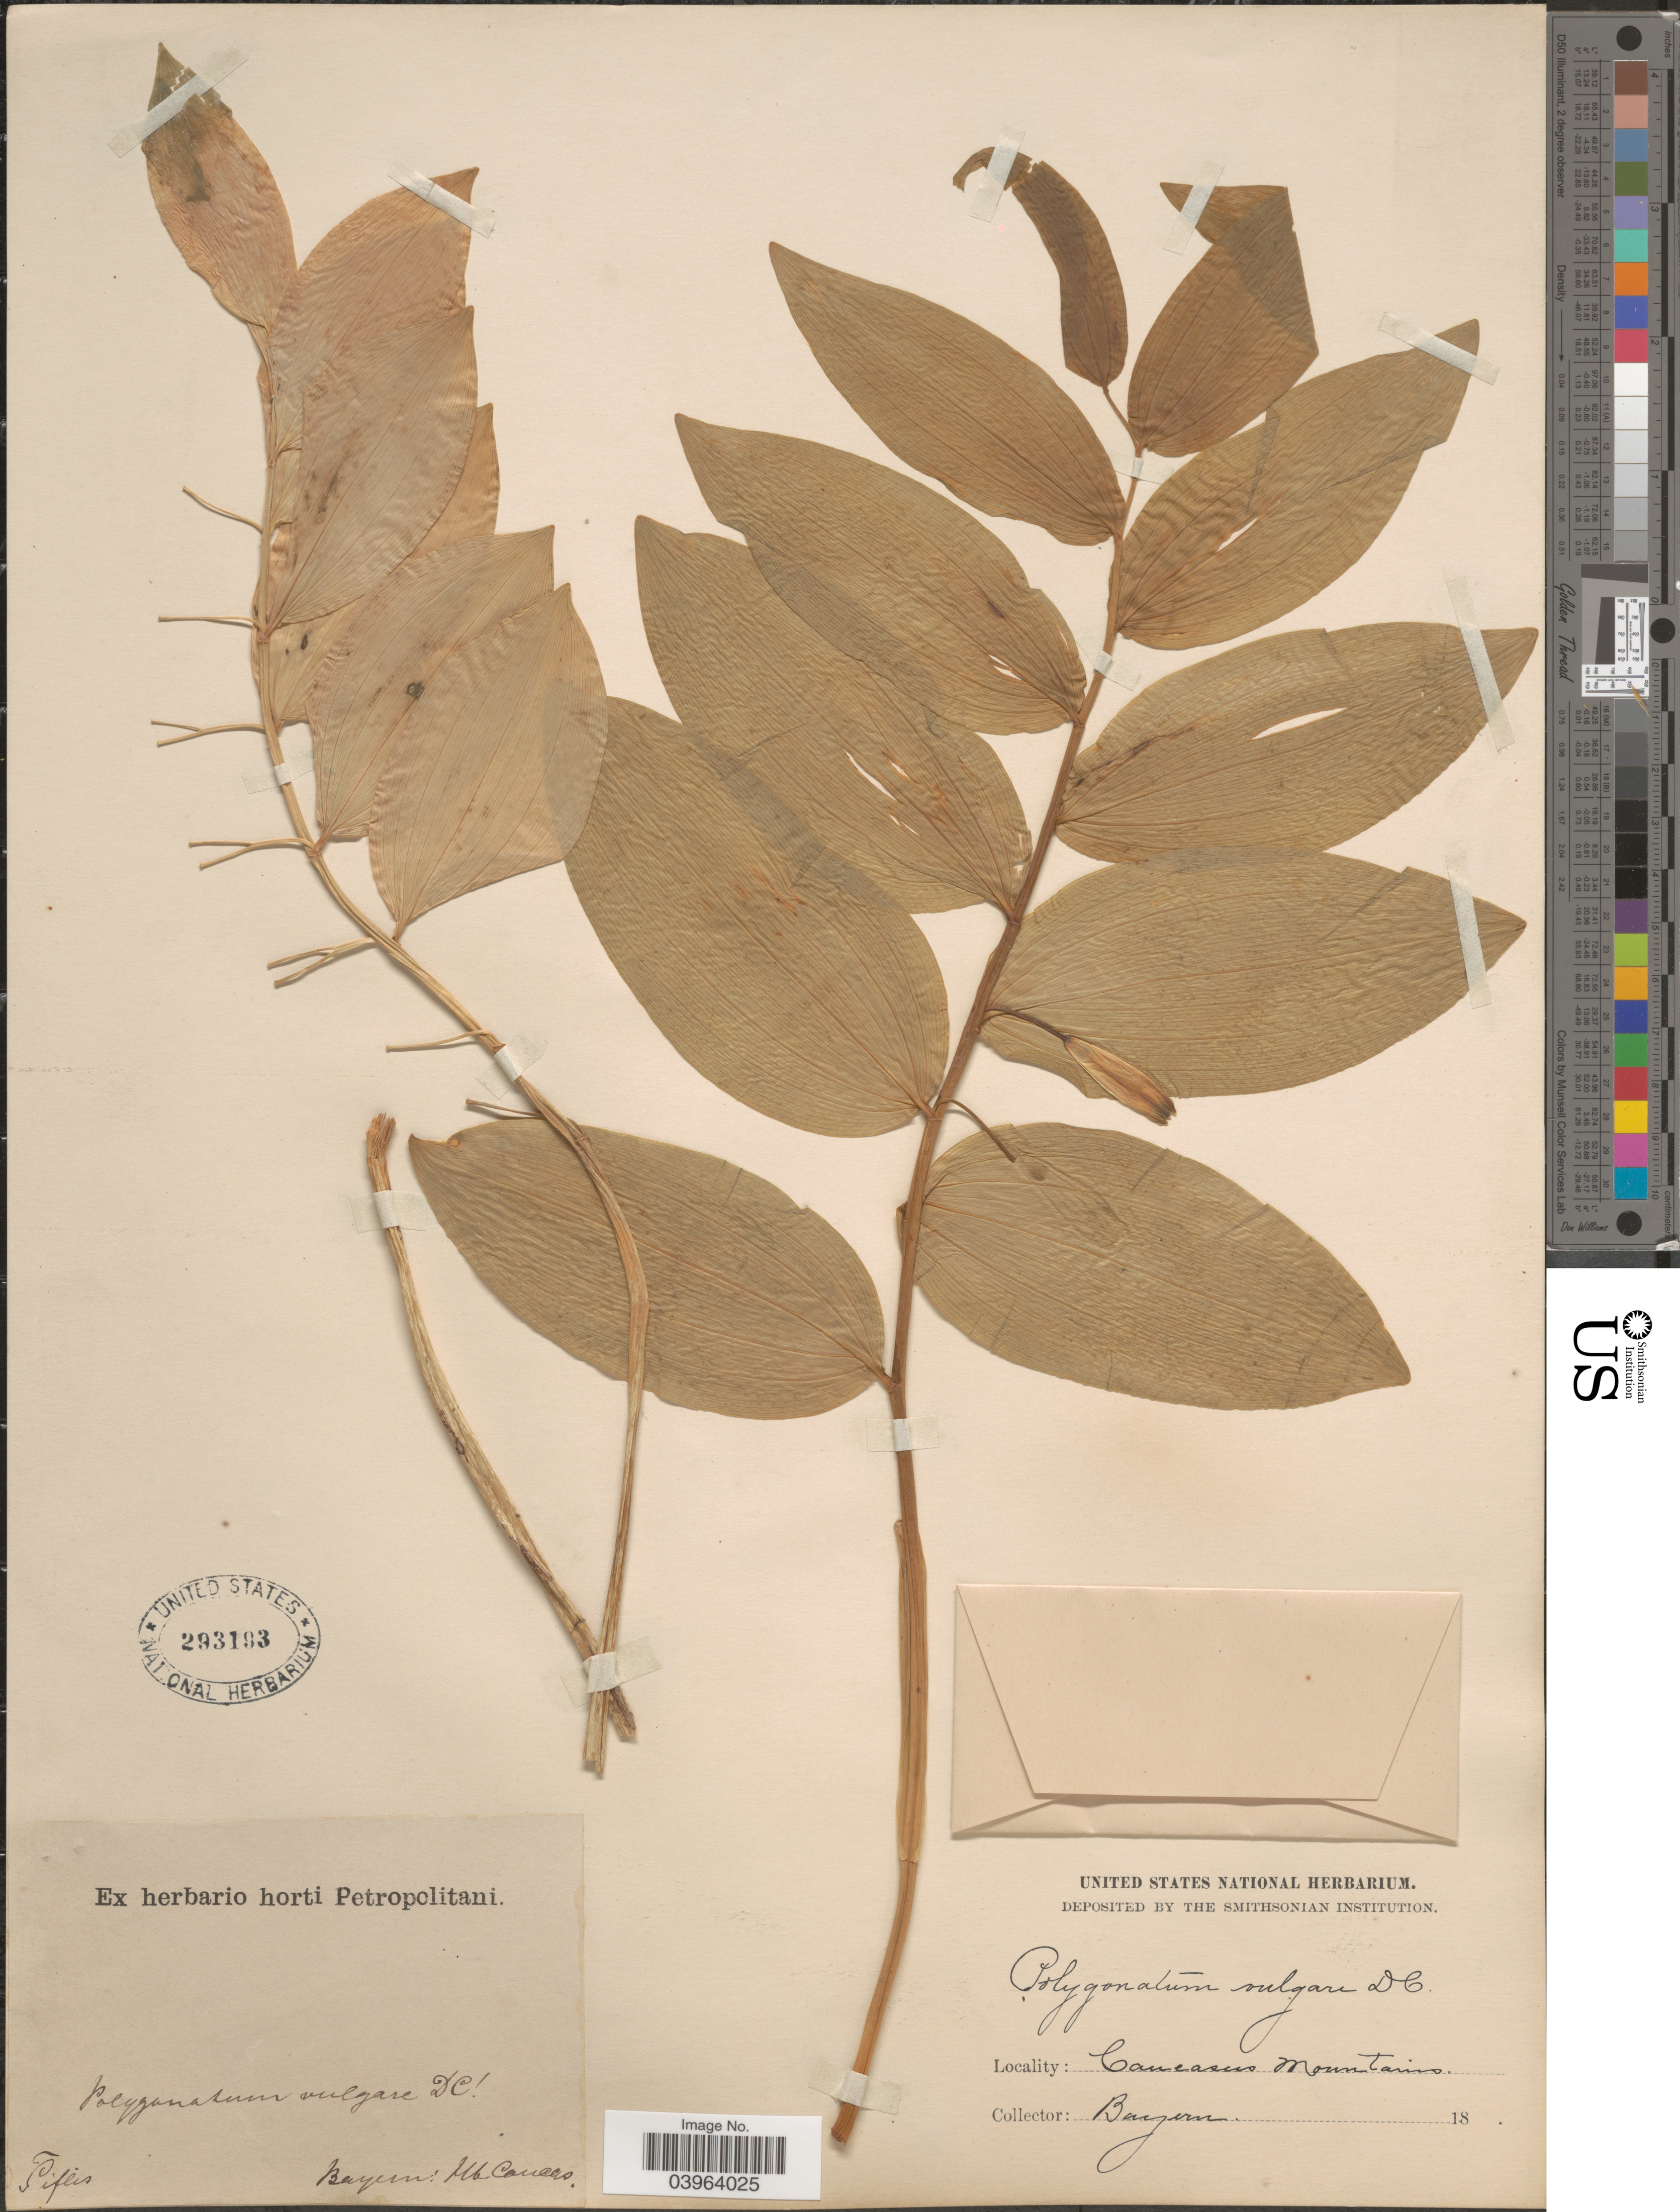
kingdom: Plantae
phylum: Tracheophyta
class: Liliopsida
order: Asparagales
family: Asparagaceae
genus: Polygonatum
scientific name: Polygonatum odoratum var. odoratum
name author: (Mill.) Druce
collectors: ex herb. horti Petropolitani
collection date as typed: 18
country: Georgia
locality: Tiflis. Hb. Caucas. Caucasus Mountains.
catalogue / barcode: US 293193